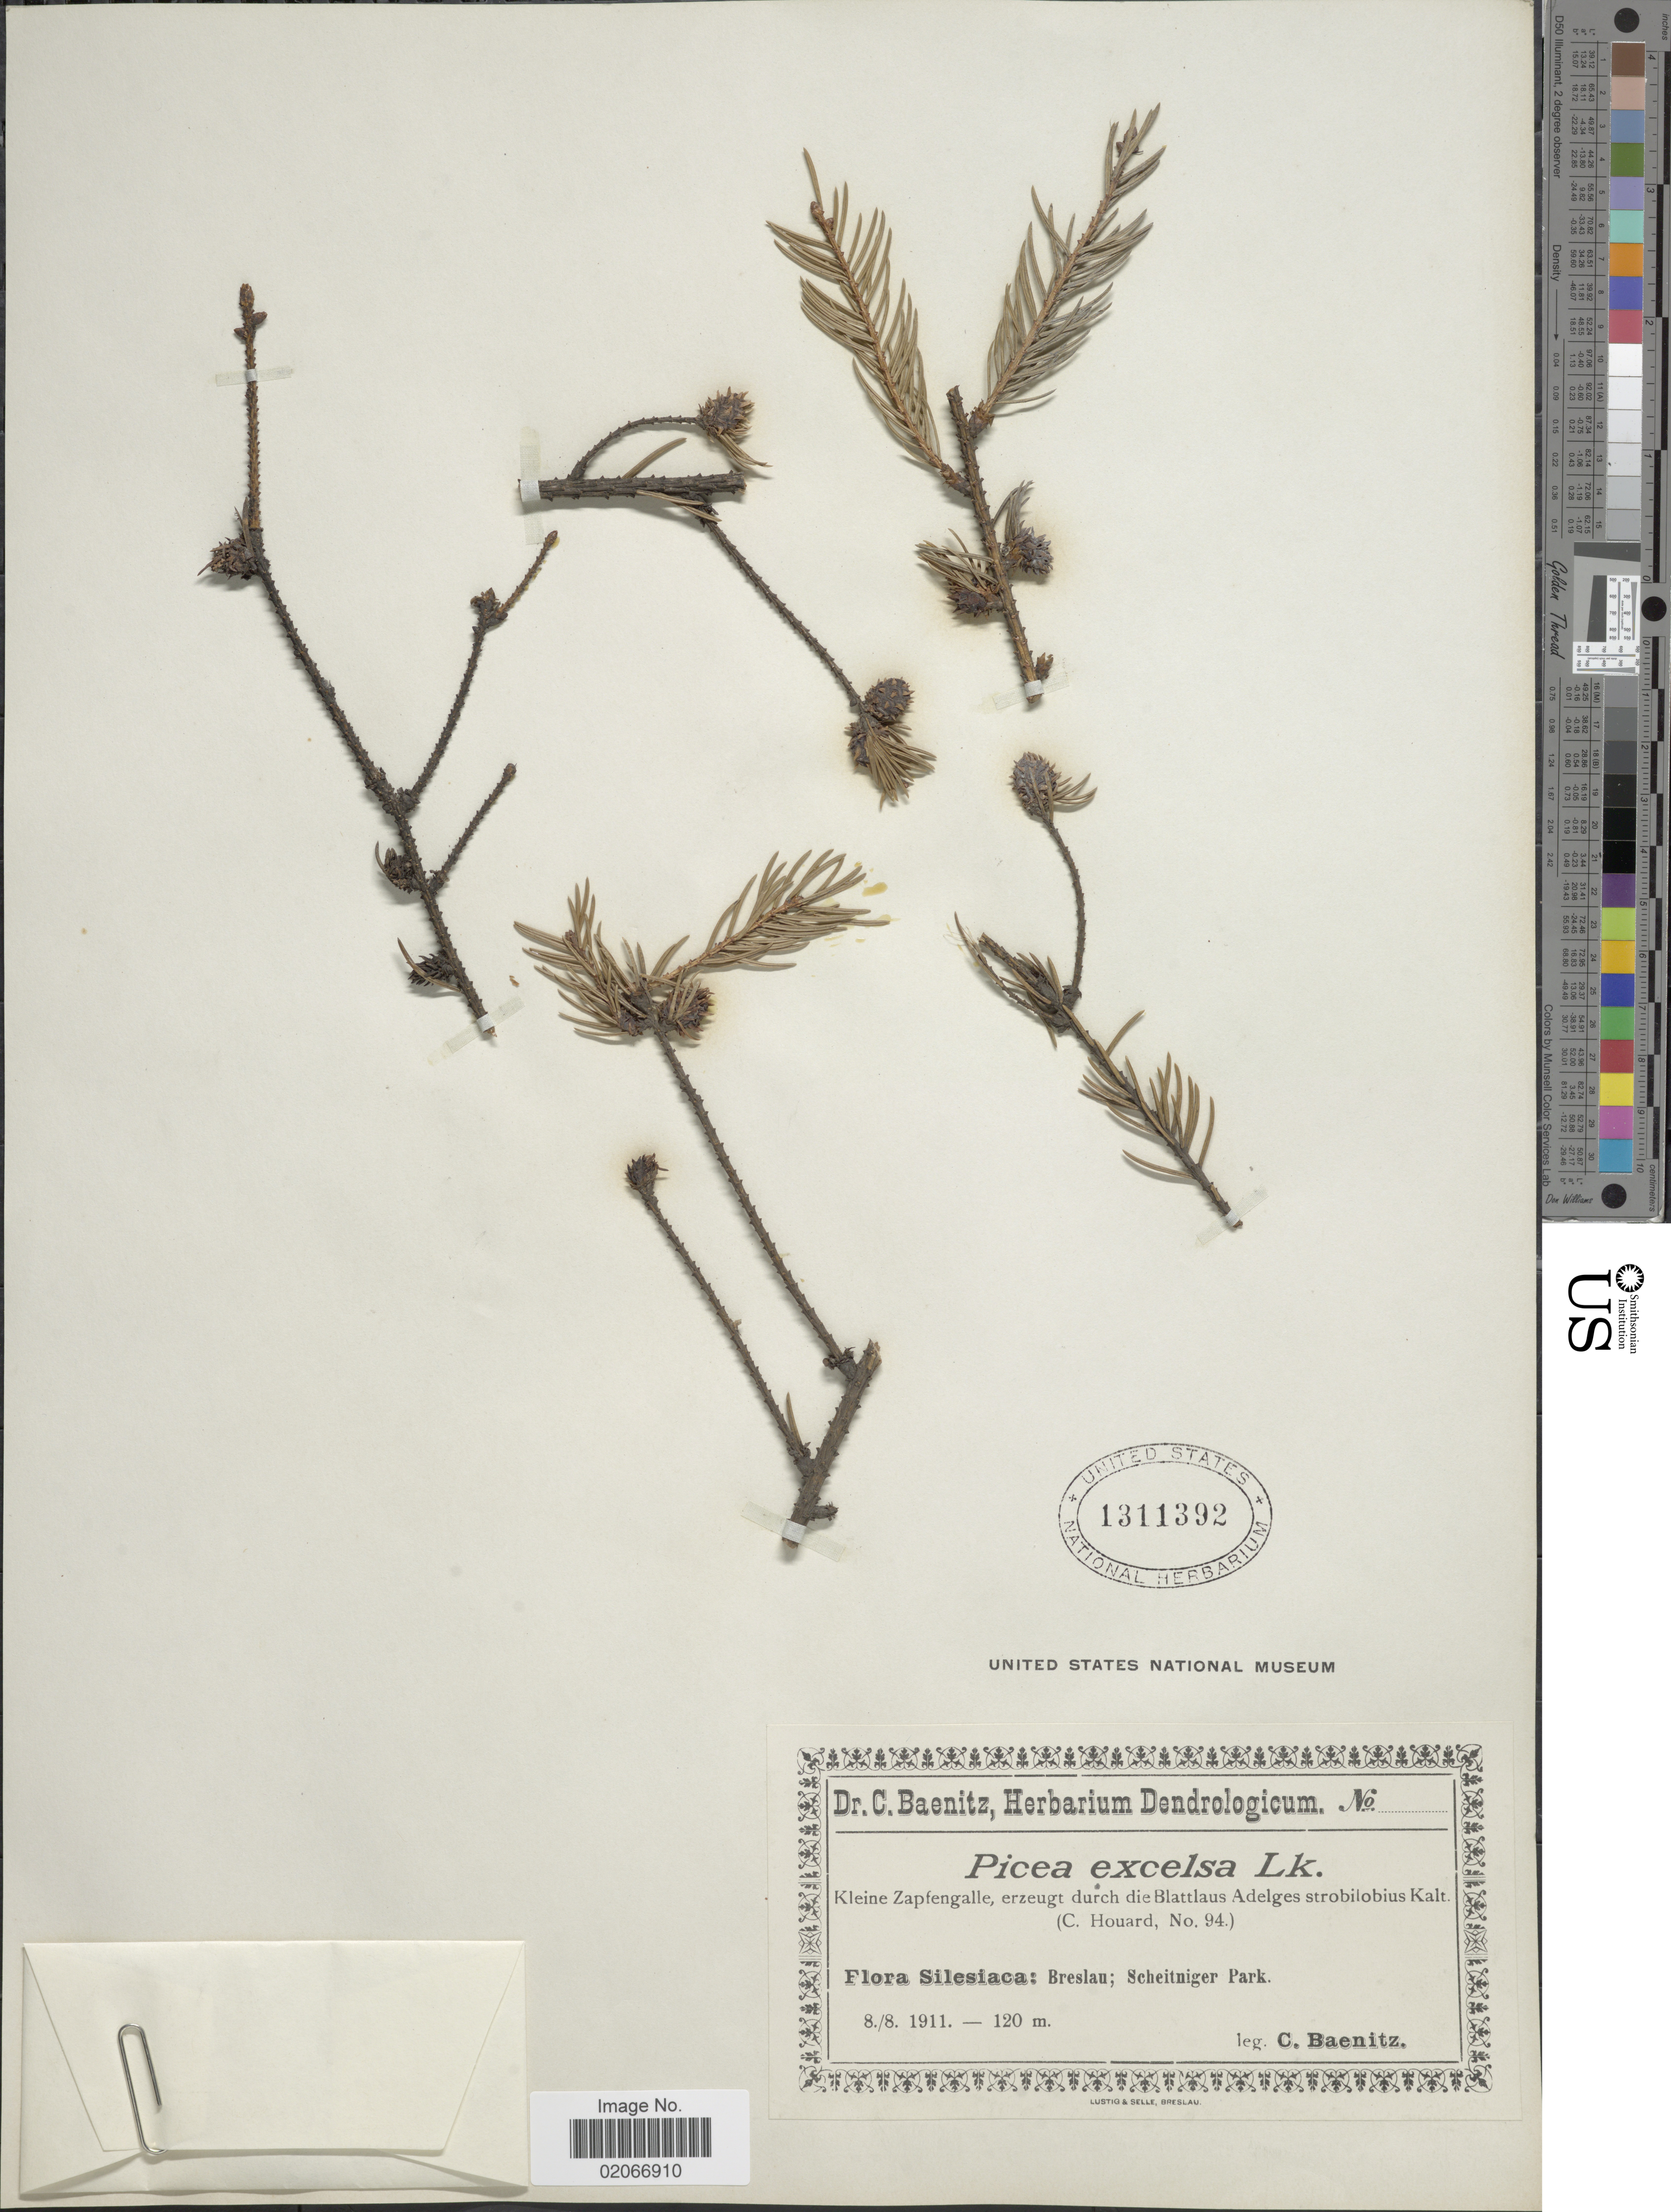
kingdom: Plantae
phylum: Tracheophyta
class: Pinopsida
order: Pinales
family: Pinaceae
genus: Picea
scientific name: Picea abies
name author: (L.) H. Karst.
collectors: C. G. Baenitz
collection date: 1911-08-08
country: Poland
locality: Silesiaca: Breslau ; Scheitniger Park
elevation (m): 120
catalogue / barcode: US 1311392